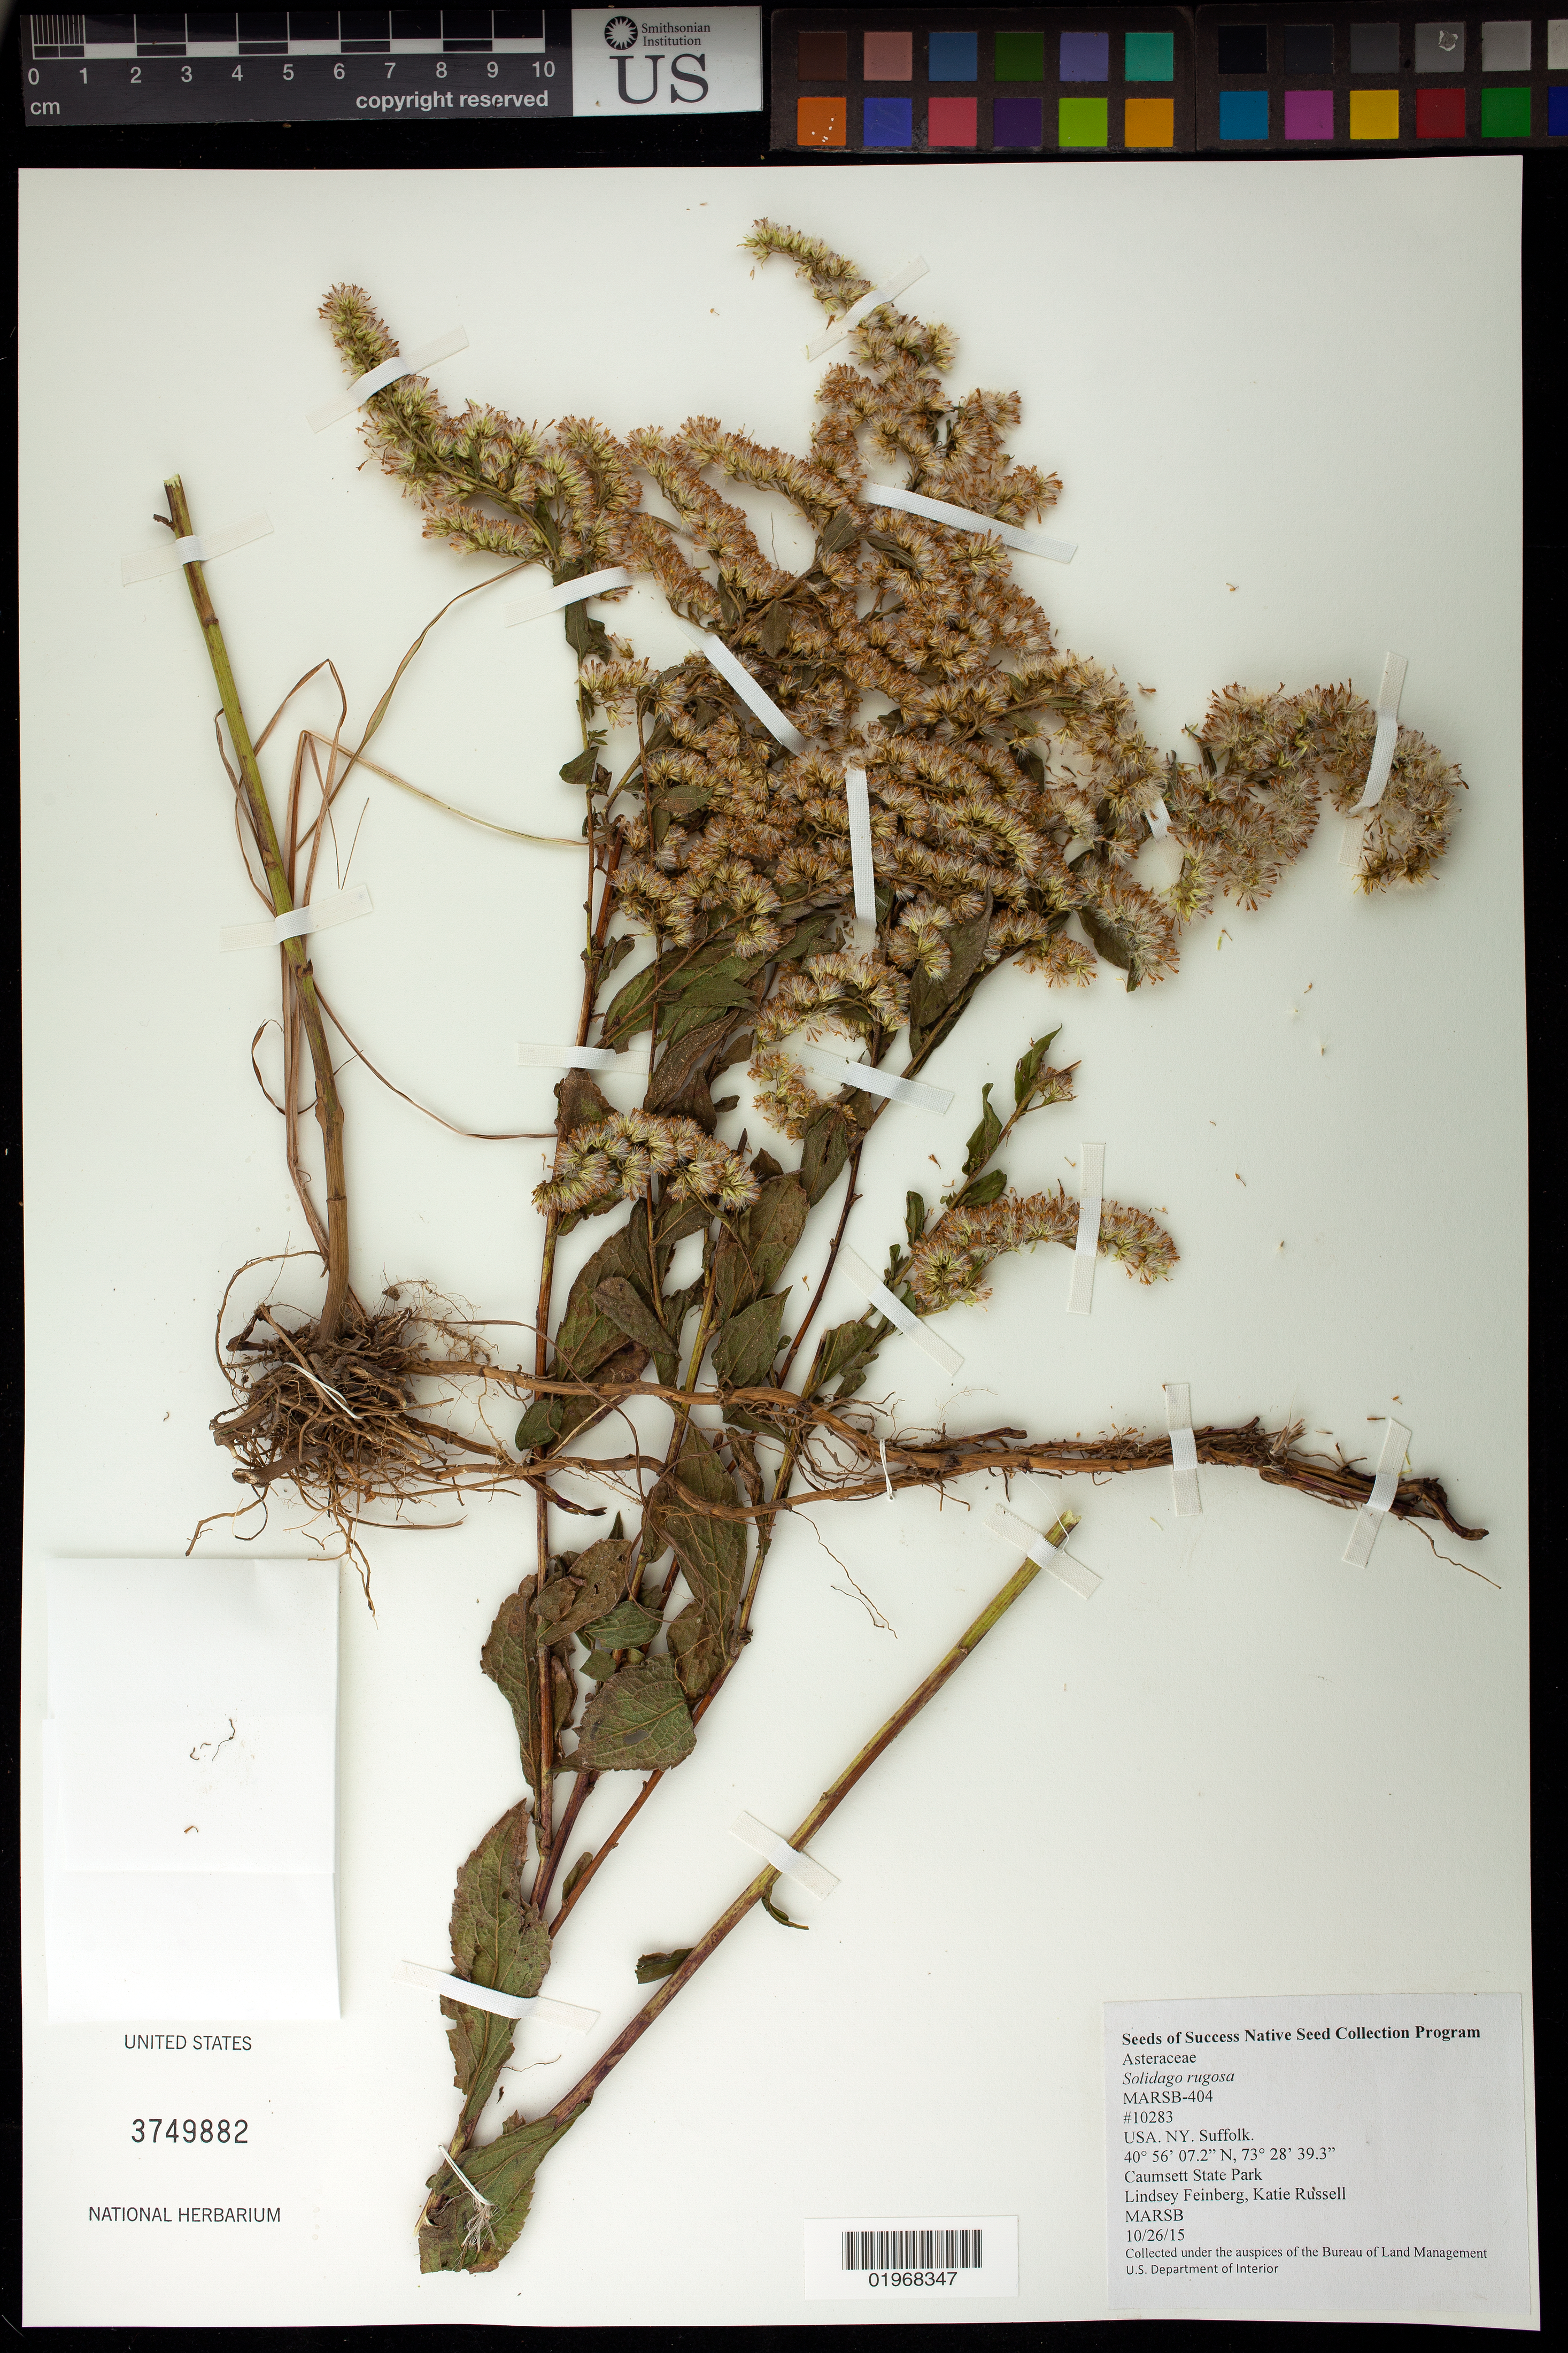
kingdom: Plantae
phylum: Tracheophyta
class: Magnoliopsida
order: Asterales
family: Asteraceae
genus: Solidago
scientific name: Solidago rugosa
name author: Mill.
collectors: L. Feinberg & K. Russell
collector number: MARSB-404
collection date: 2015-10-26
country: United States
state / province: New York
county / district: Suffolk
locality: Caumsett State Park, Fisherman's Drive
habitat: Northern & central mesic old field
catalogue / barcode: US 3749882